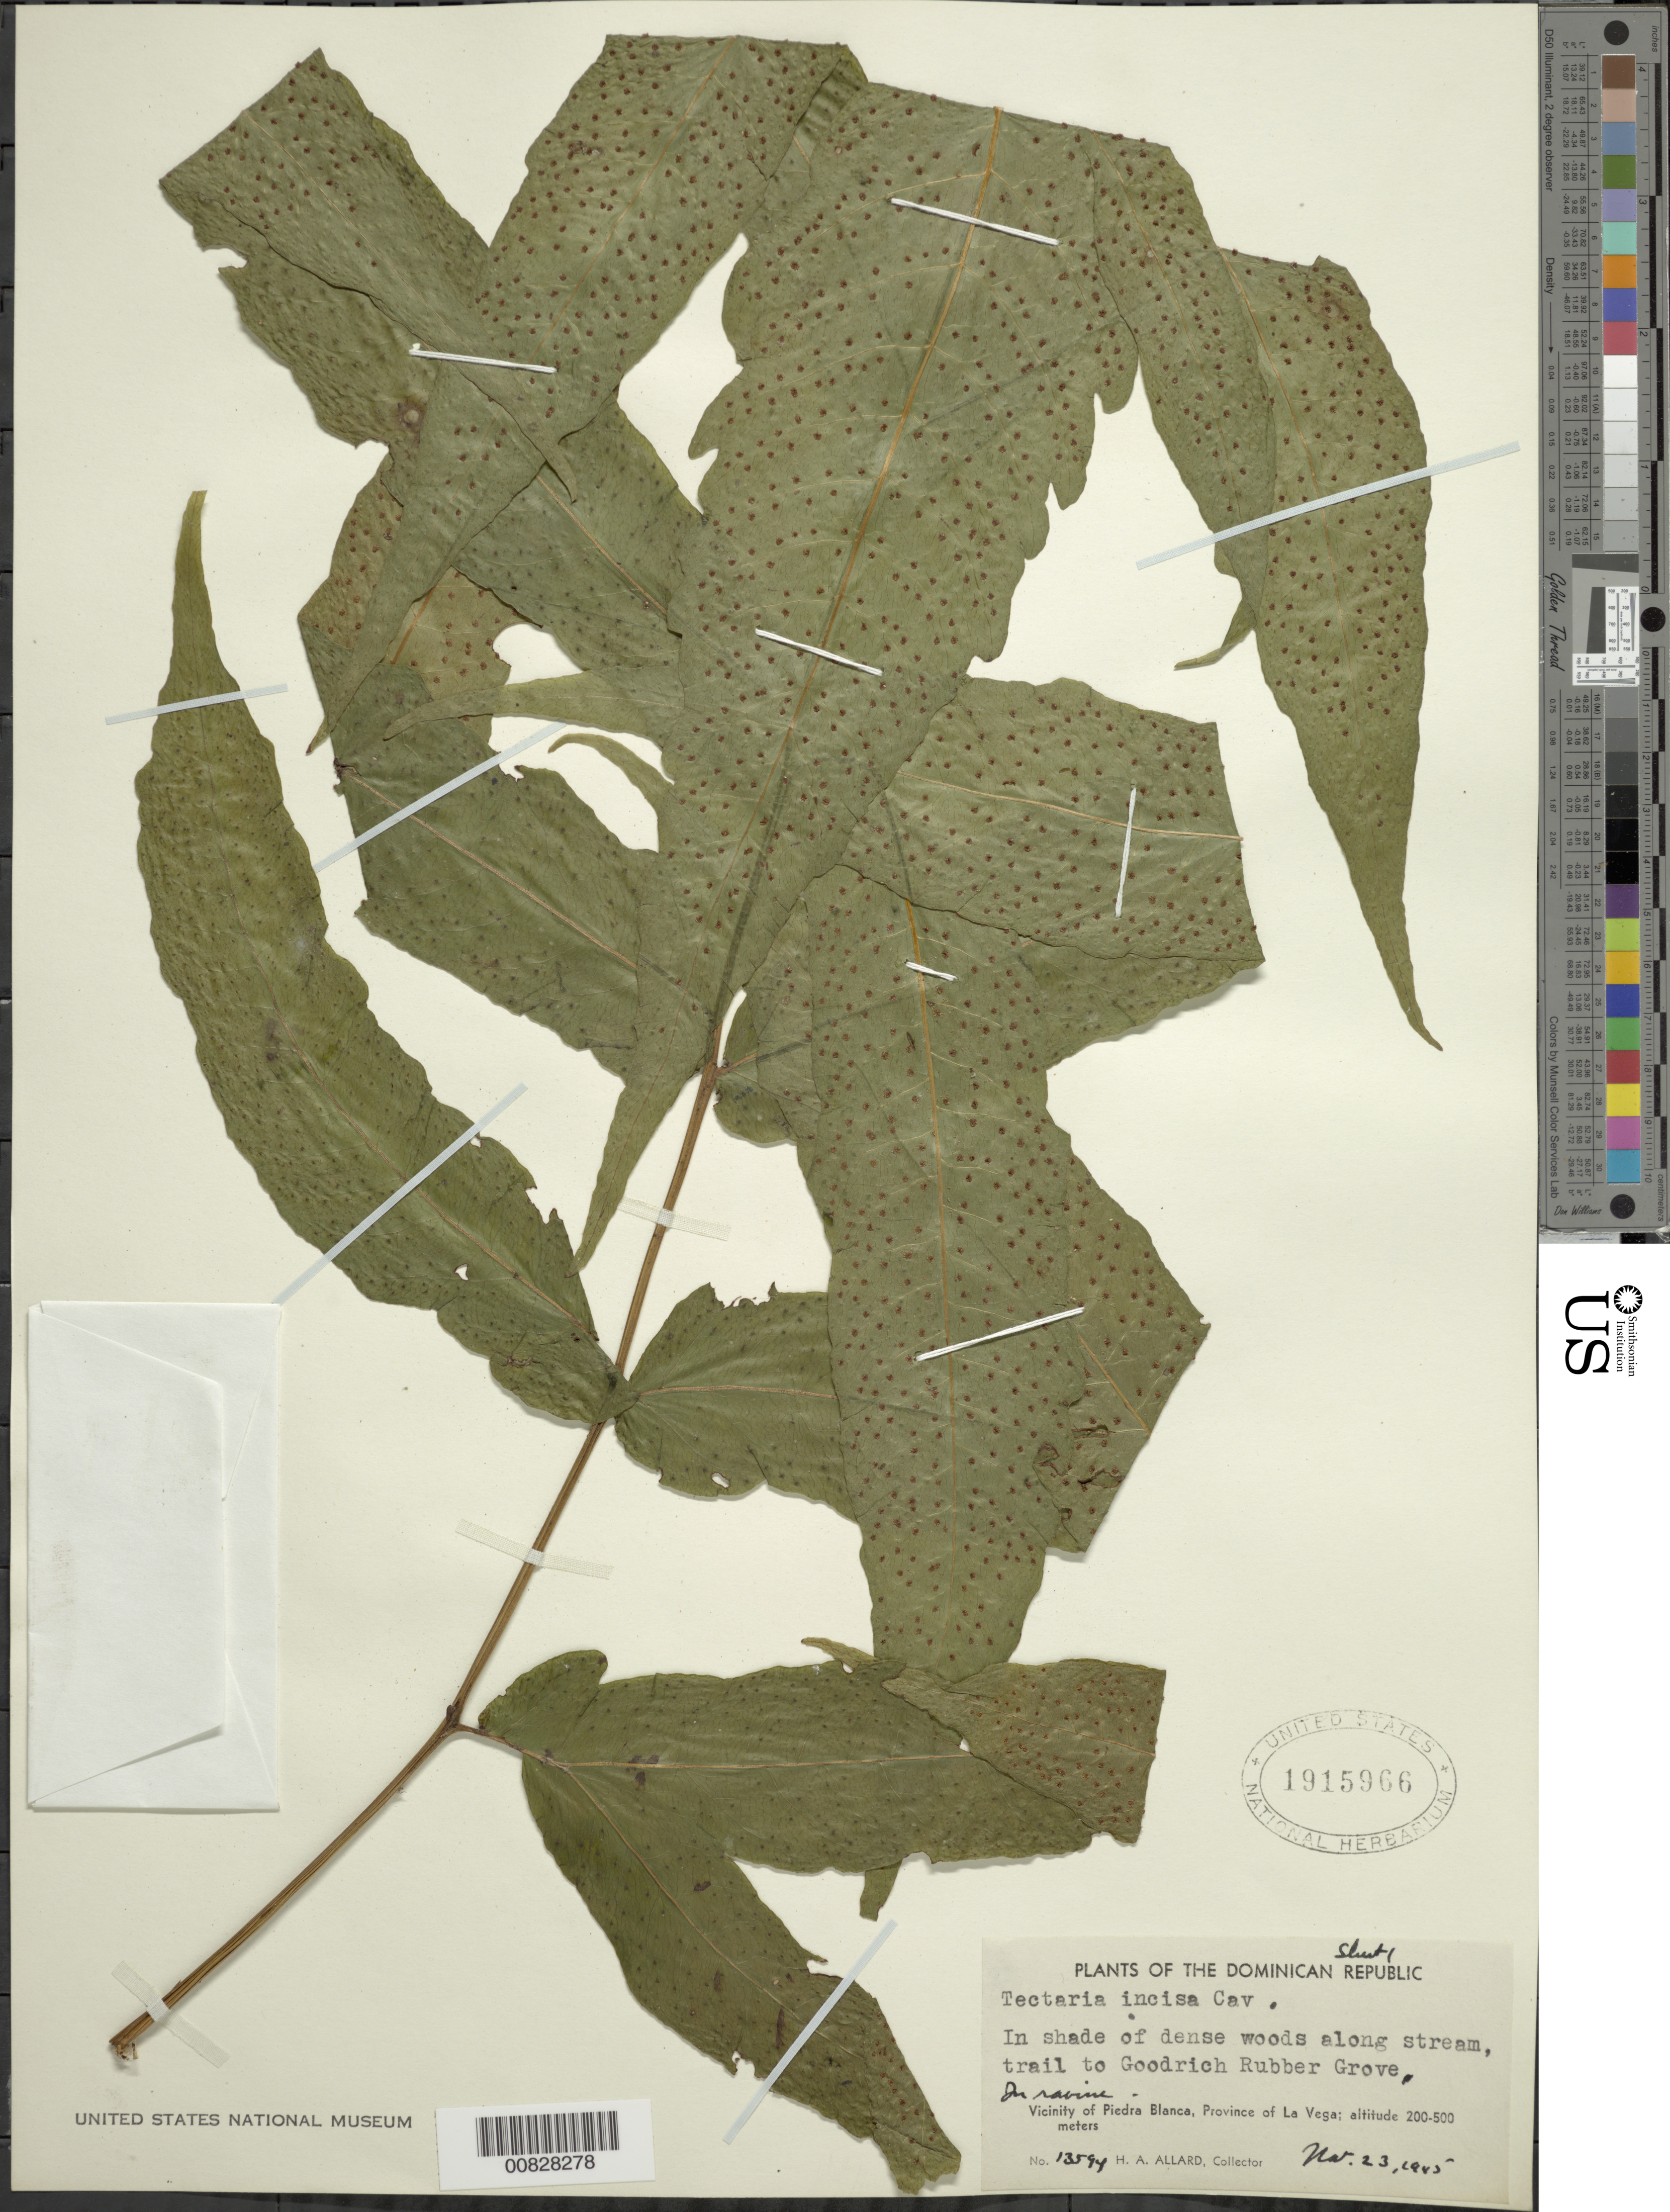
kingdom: Plantae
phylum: Tracheophyta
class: Polypodiopsida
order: Polypodiales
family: Tectariaceae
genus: Tectaria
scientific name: Tectaria incisa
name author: Cav.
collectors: H. A. Allard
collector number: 13594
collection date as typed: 23 Nov 1945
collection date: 1945-11-23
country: Dominican Republic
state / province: La Vega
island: Hispaniola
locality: Piedra Blanca vicinity, trail to Goodrich Rubber Grove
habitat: Shade of dense woods in ravine, along stream by trail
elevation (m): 200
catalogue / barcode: US 1915966